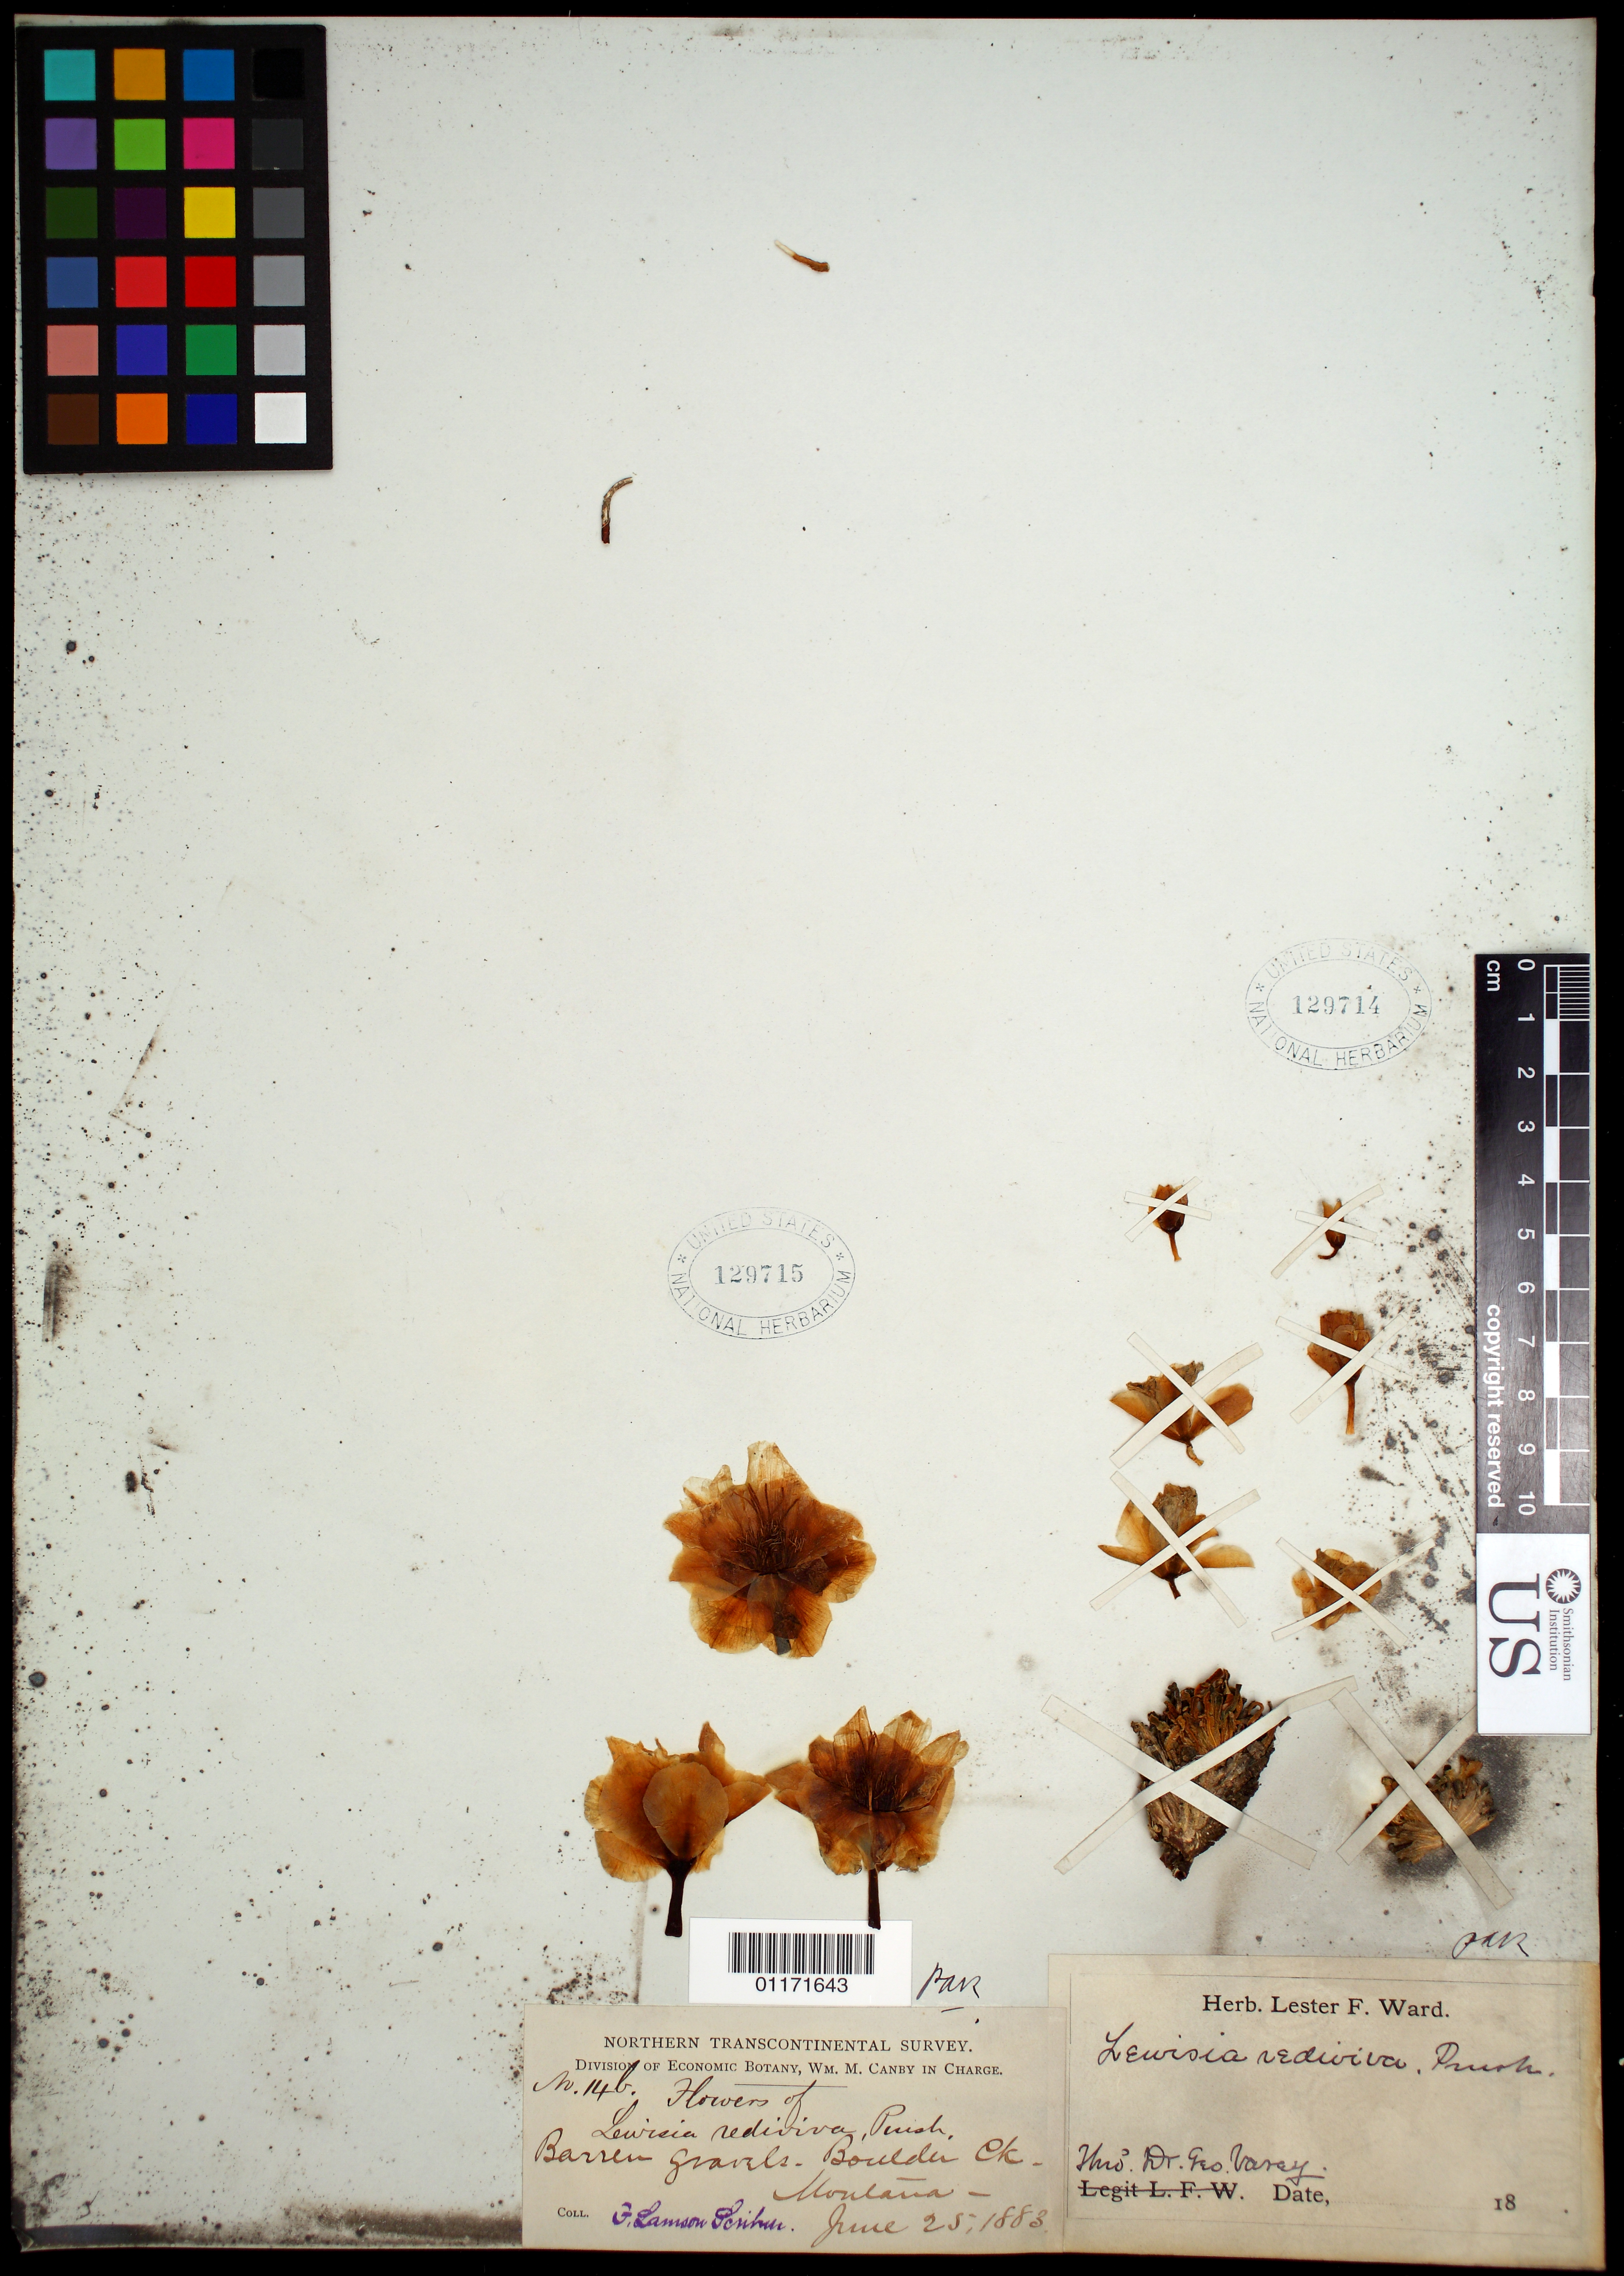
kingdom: Plantae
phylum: Tracheophyta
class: Magnoliopsida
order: Caryophyllales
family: Montiaceae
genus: Lewisia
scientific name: Lewisia rediviva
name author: Pursh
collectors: G. R. Vasey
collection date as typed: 18--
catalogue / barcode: US 129714-2